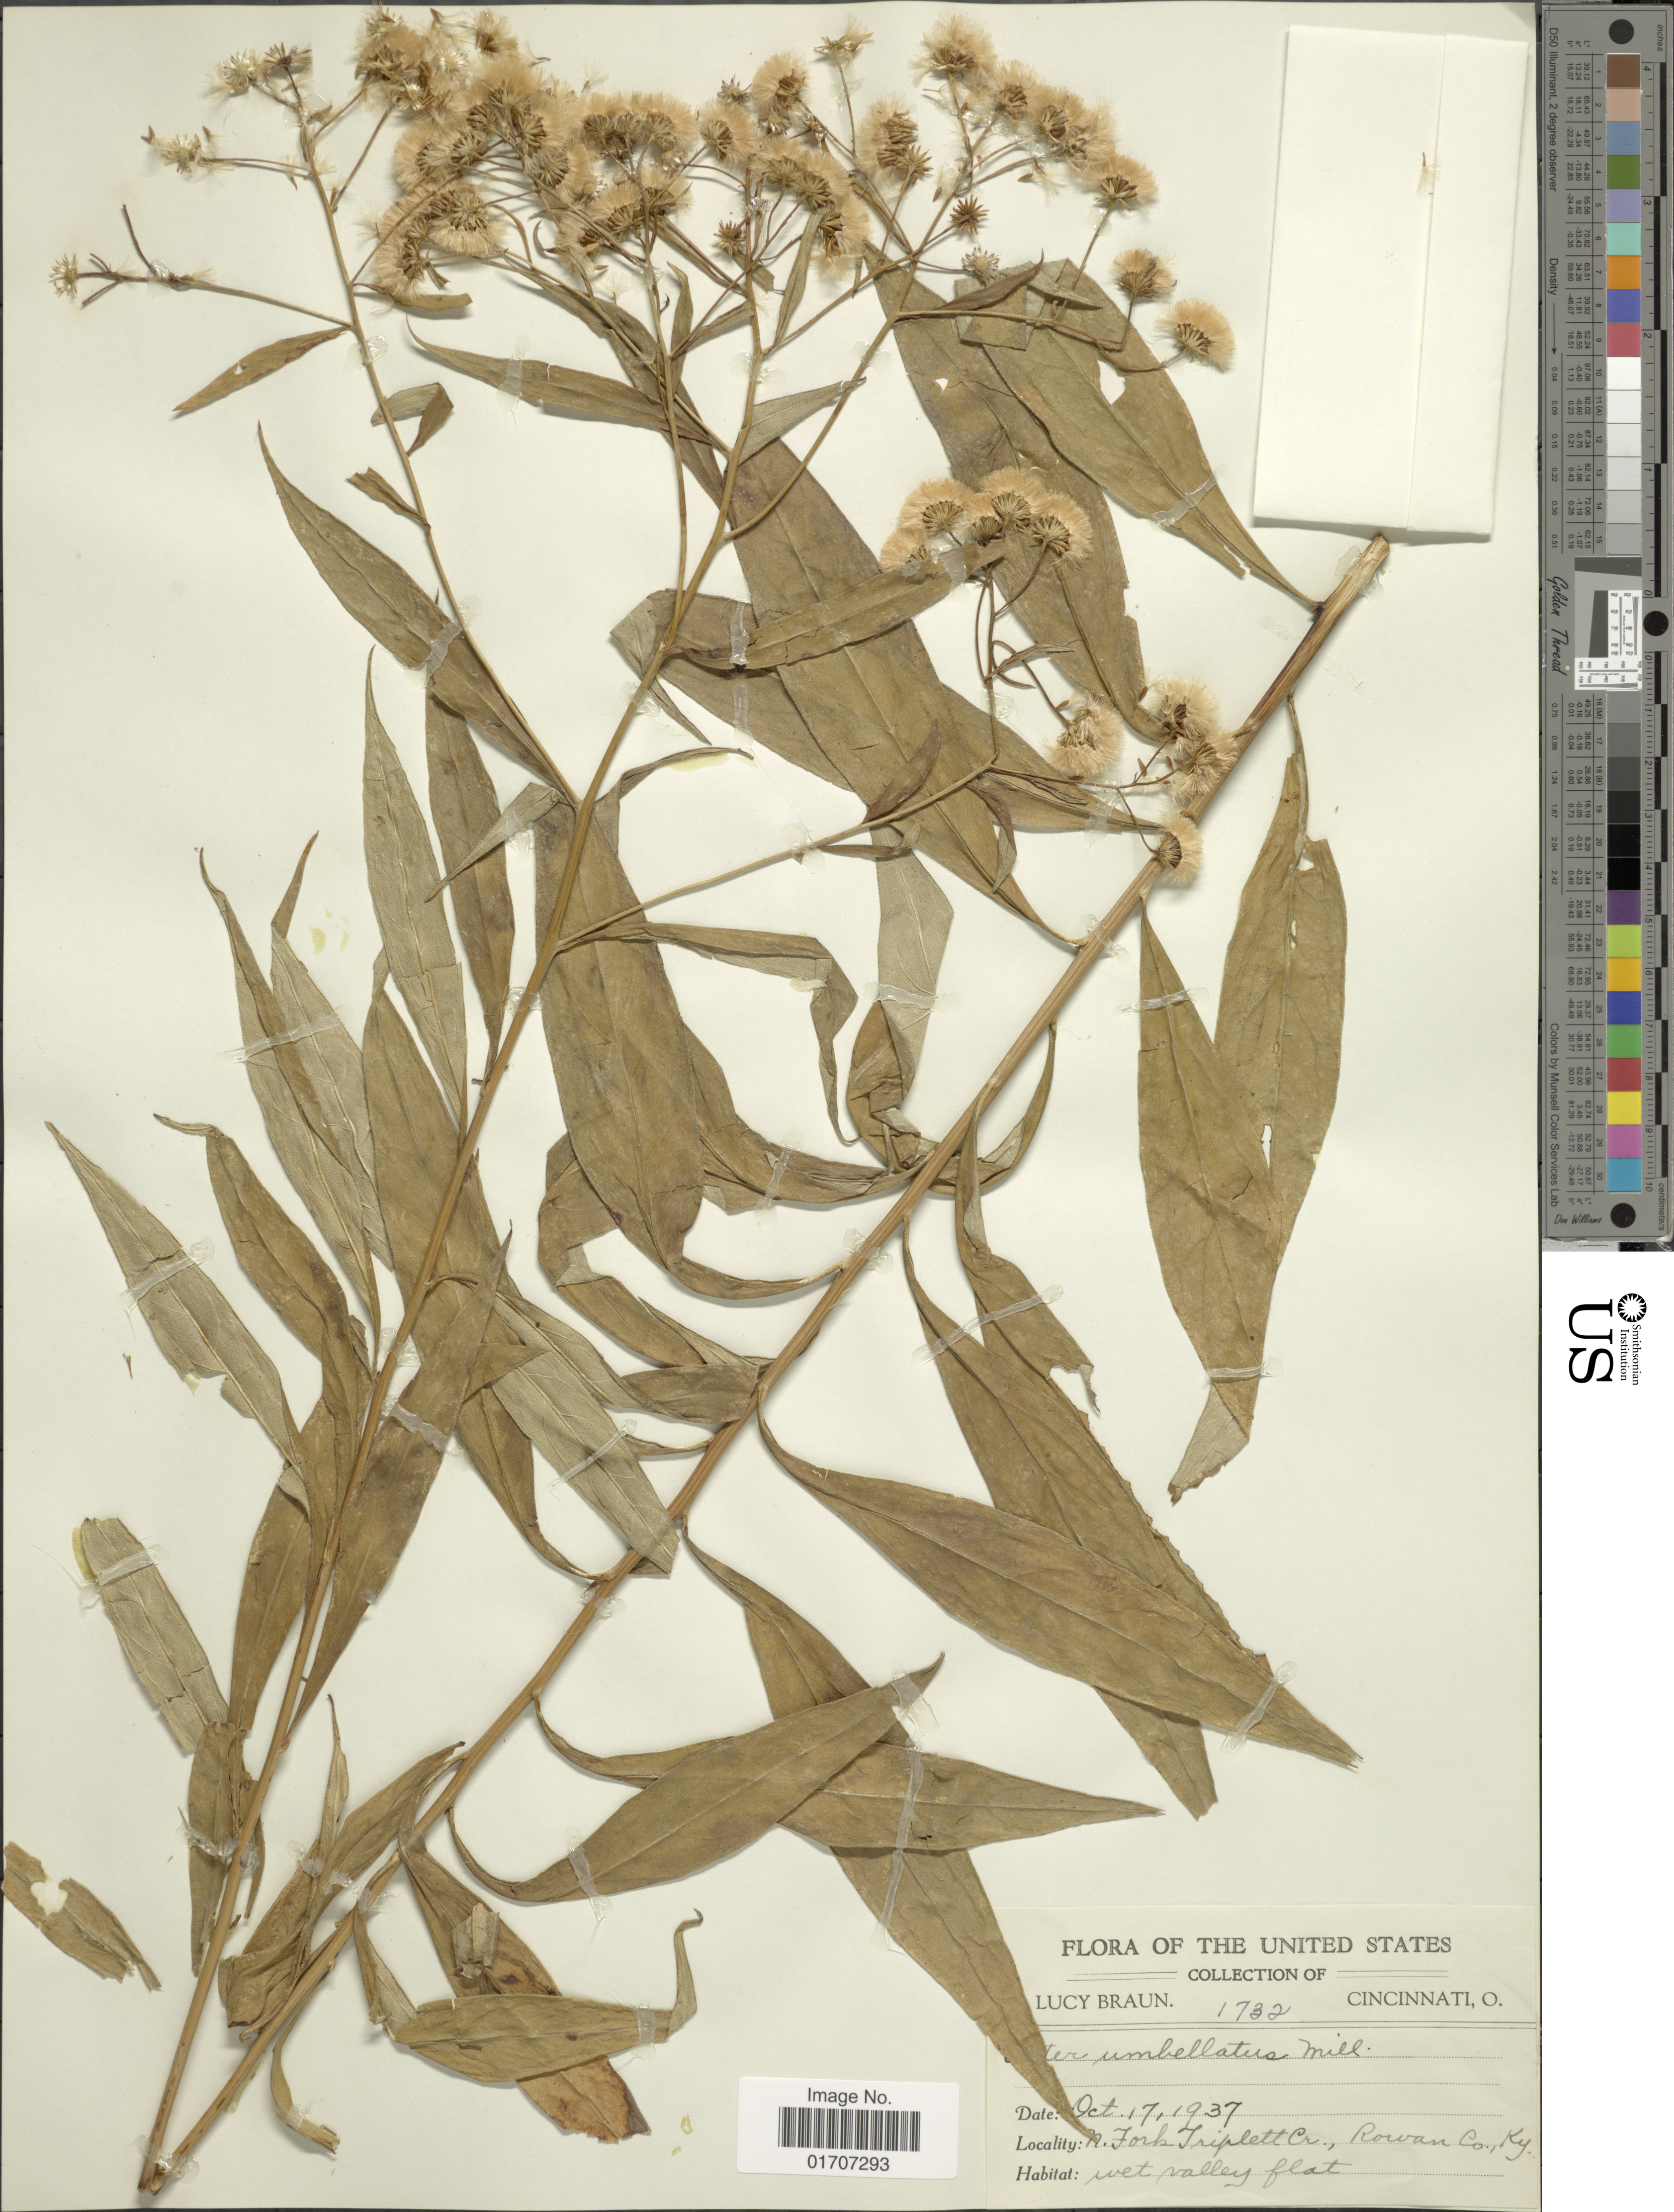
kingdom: Plantae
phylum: Tracheophyta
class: Magnoliopsida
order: Asterales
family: Asteraceae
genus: Doellingeria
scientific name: Doellingeria infirma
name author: (Michx.) Greene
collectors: E. L. Braun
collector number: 1732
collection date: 1937-10-17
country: United States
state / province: Kentucky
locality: N. Fork Triplett Cr., Rowan Co.